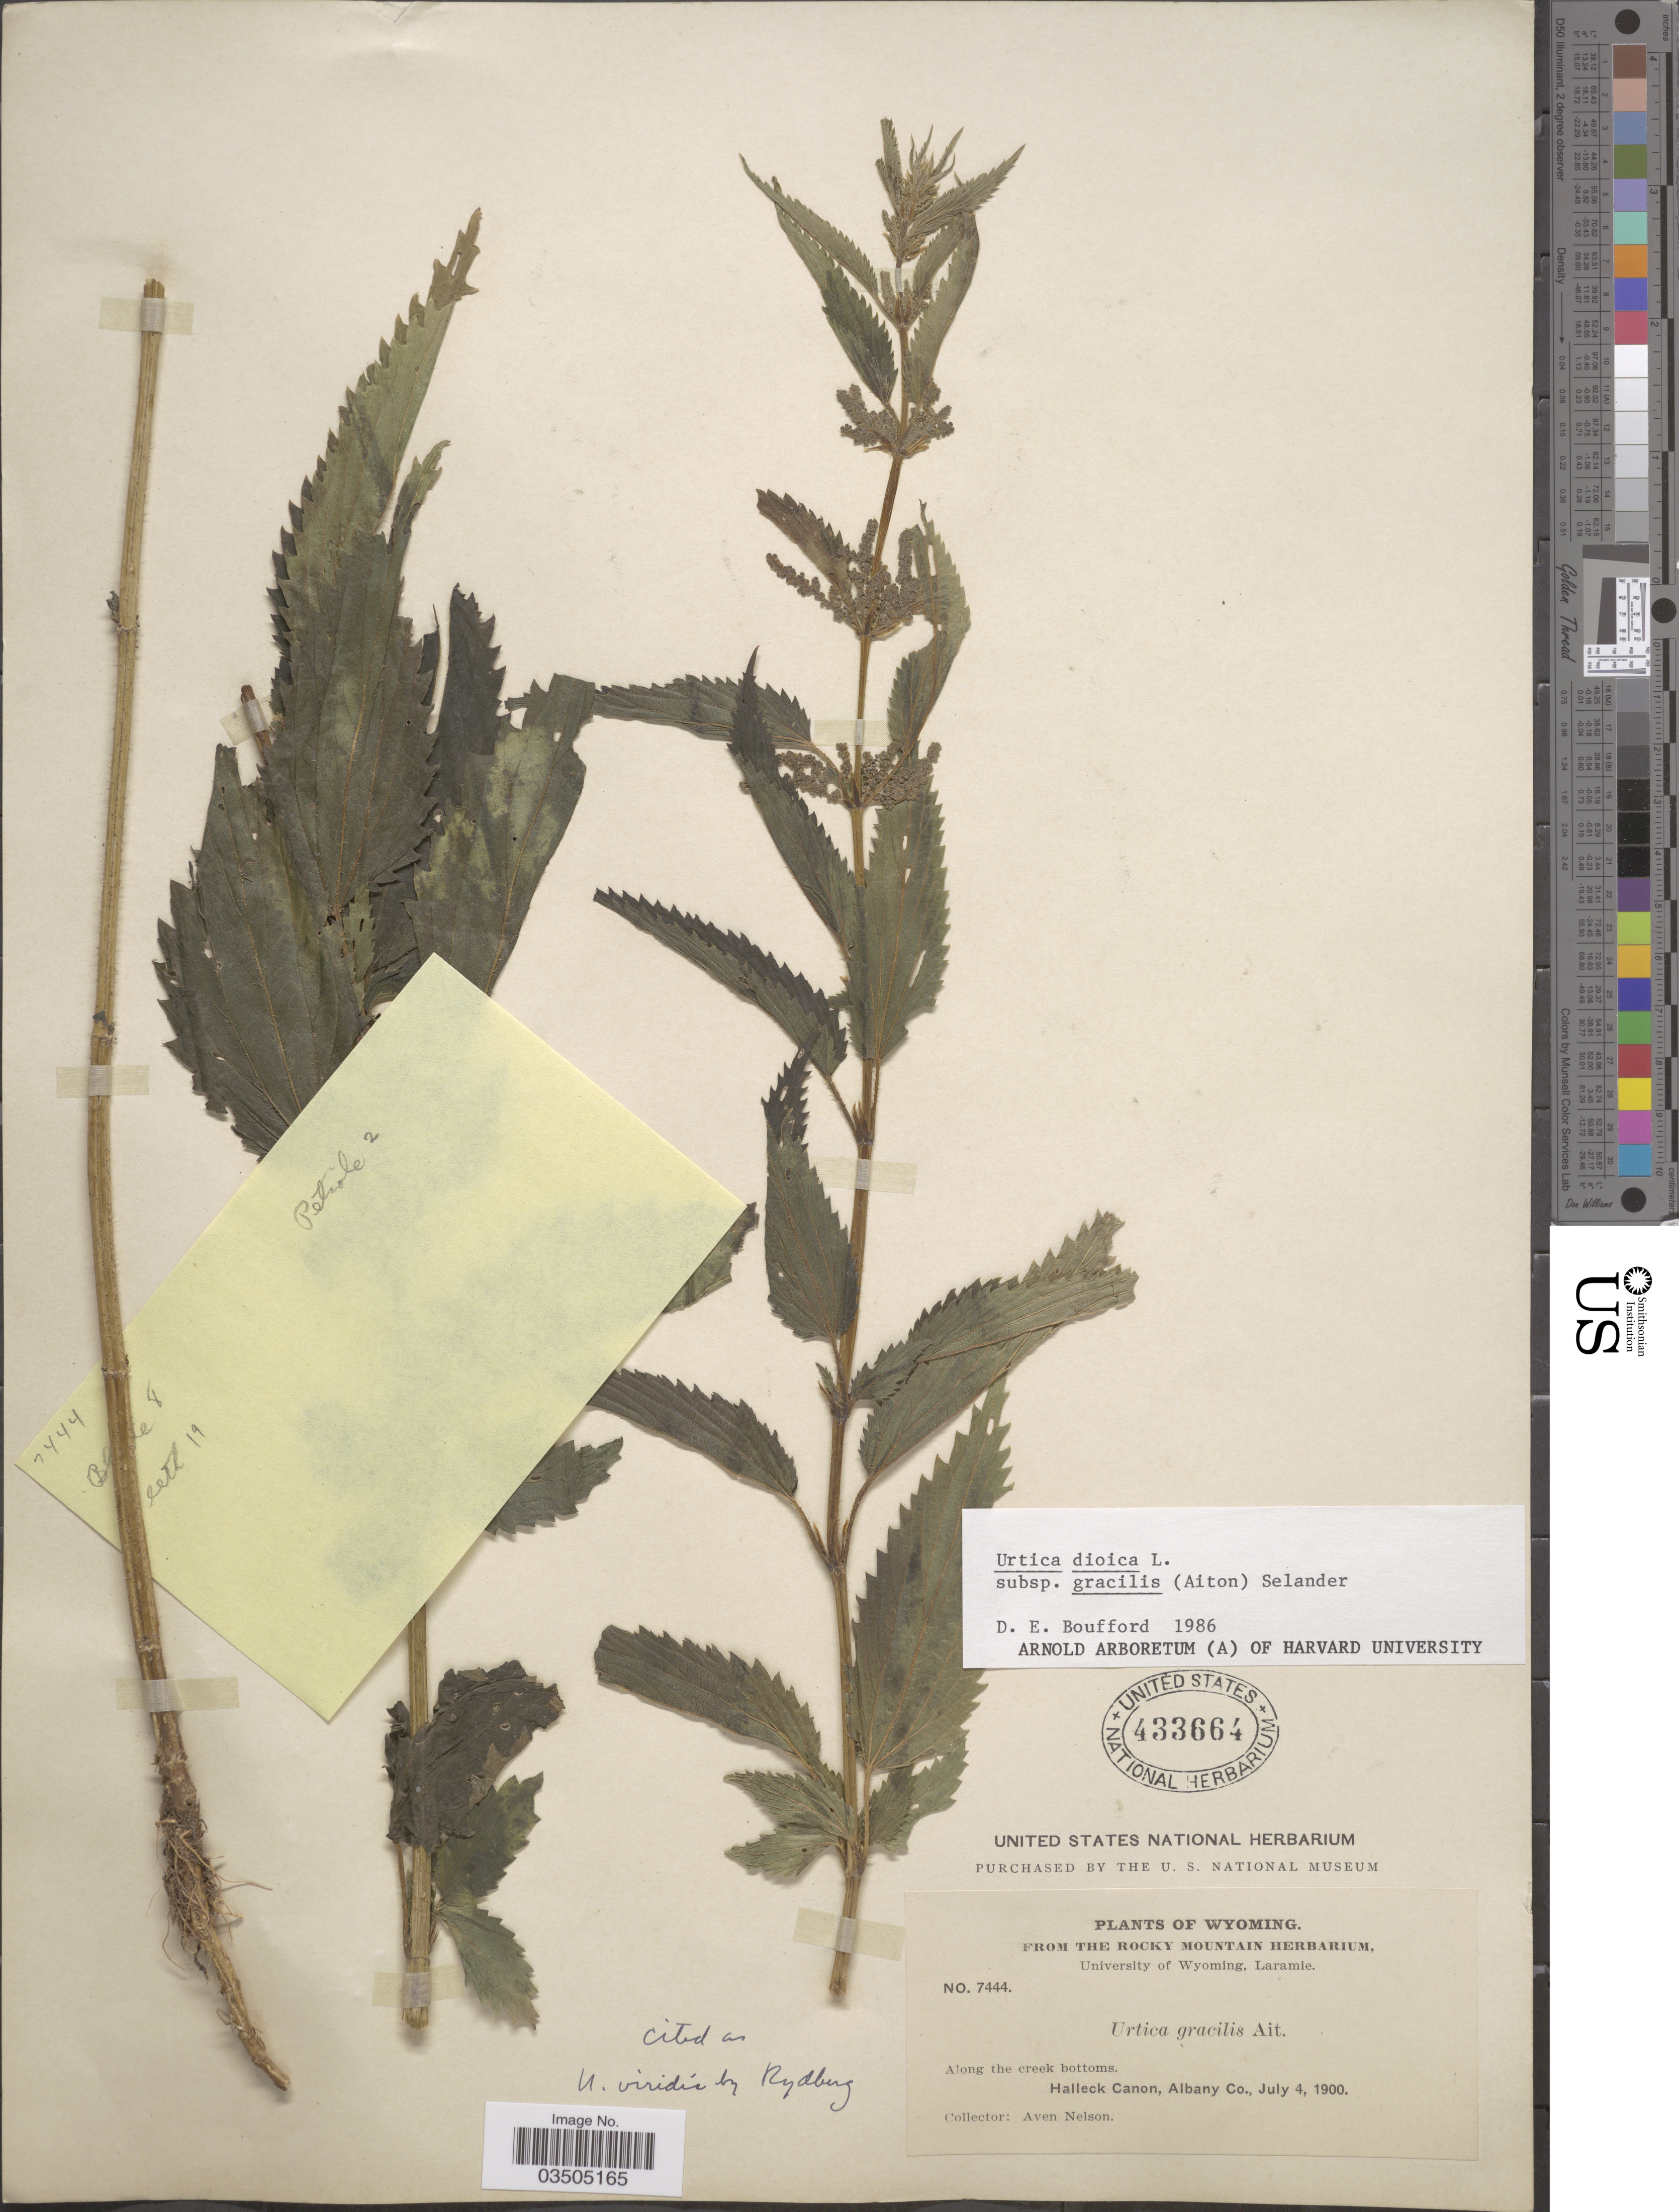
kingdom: Plantae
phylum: Tracheophyta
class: Magnoliopsida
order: Rosales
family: Urticaceae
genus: Urtica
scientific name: Urtica dioica subsp. gracilis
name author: L.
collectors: A. Nelson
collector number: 7444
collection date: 1900-07-04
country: United States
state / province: Wyoming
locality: Along the creek bottoms. Halleck Canon, Albany Co.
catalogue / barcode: US 433664